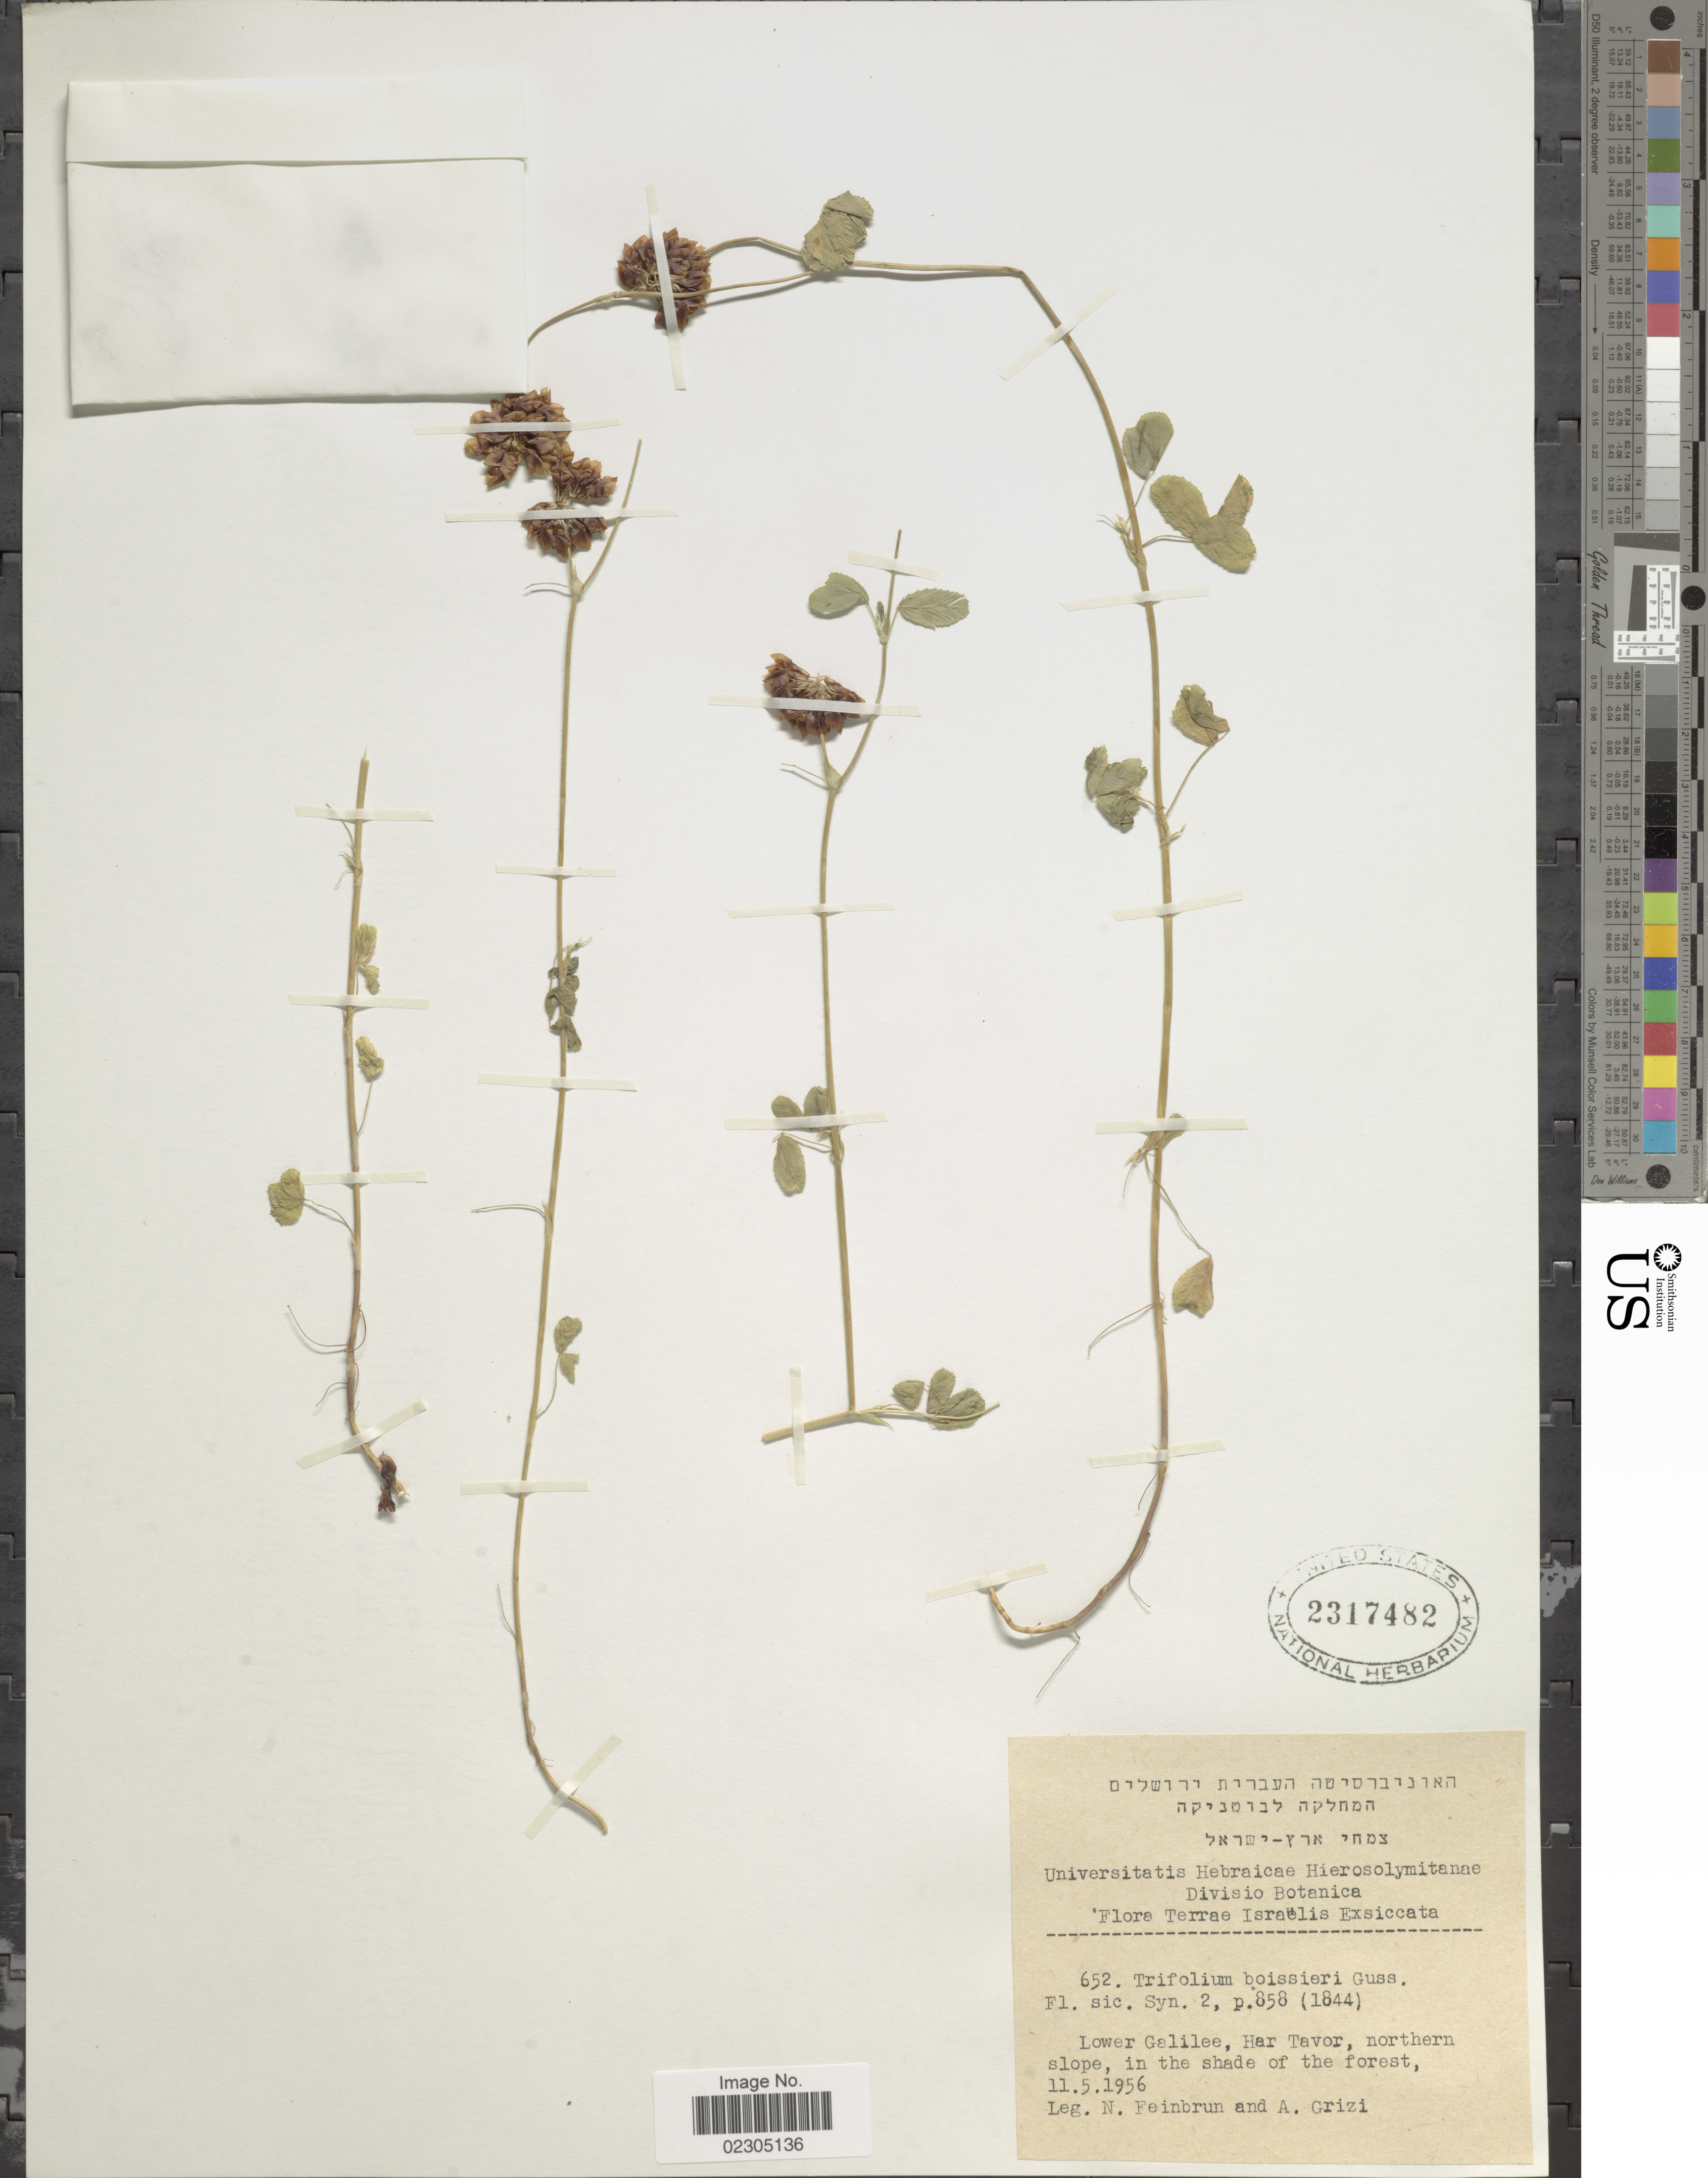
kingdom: Plantae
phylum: Tracheophyta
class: Magnoliopsida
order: Fabales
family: Fabaceae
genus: Trifolium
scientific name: Trifolium boissieri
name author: Gussone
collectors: N. Feinbrun & A. Grizi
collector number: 652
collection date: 1956-05-11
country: Israel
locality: Terrae Israelis Exsiccata. Lower Galilee, Har Tavor, northern slope, in the shade of the forest.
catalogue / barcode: US 2317482